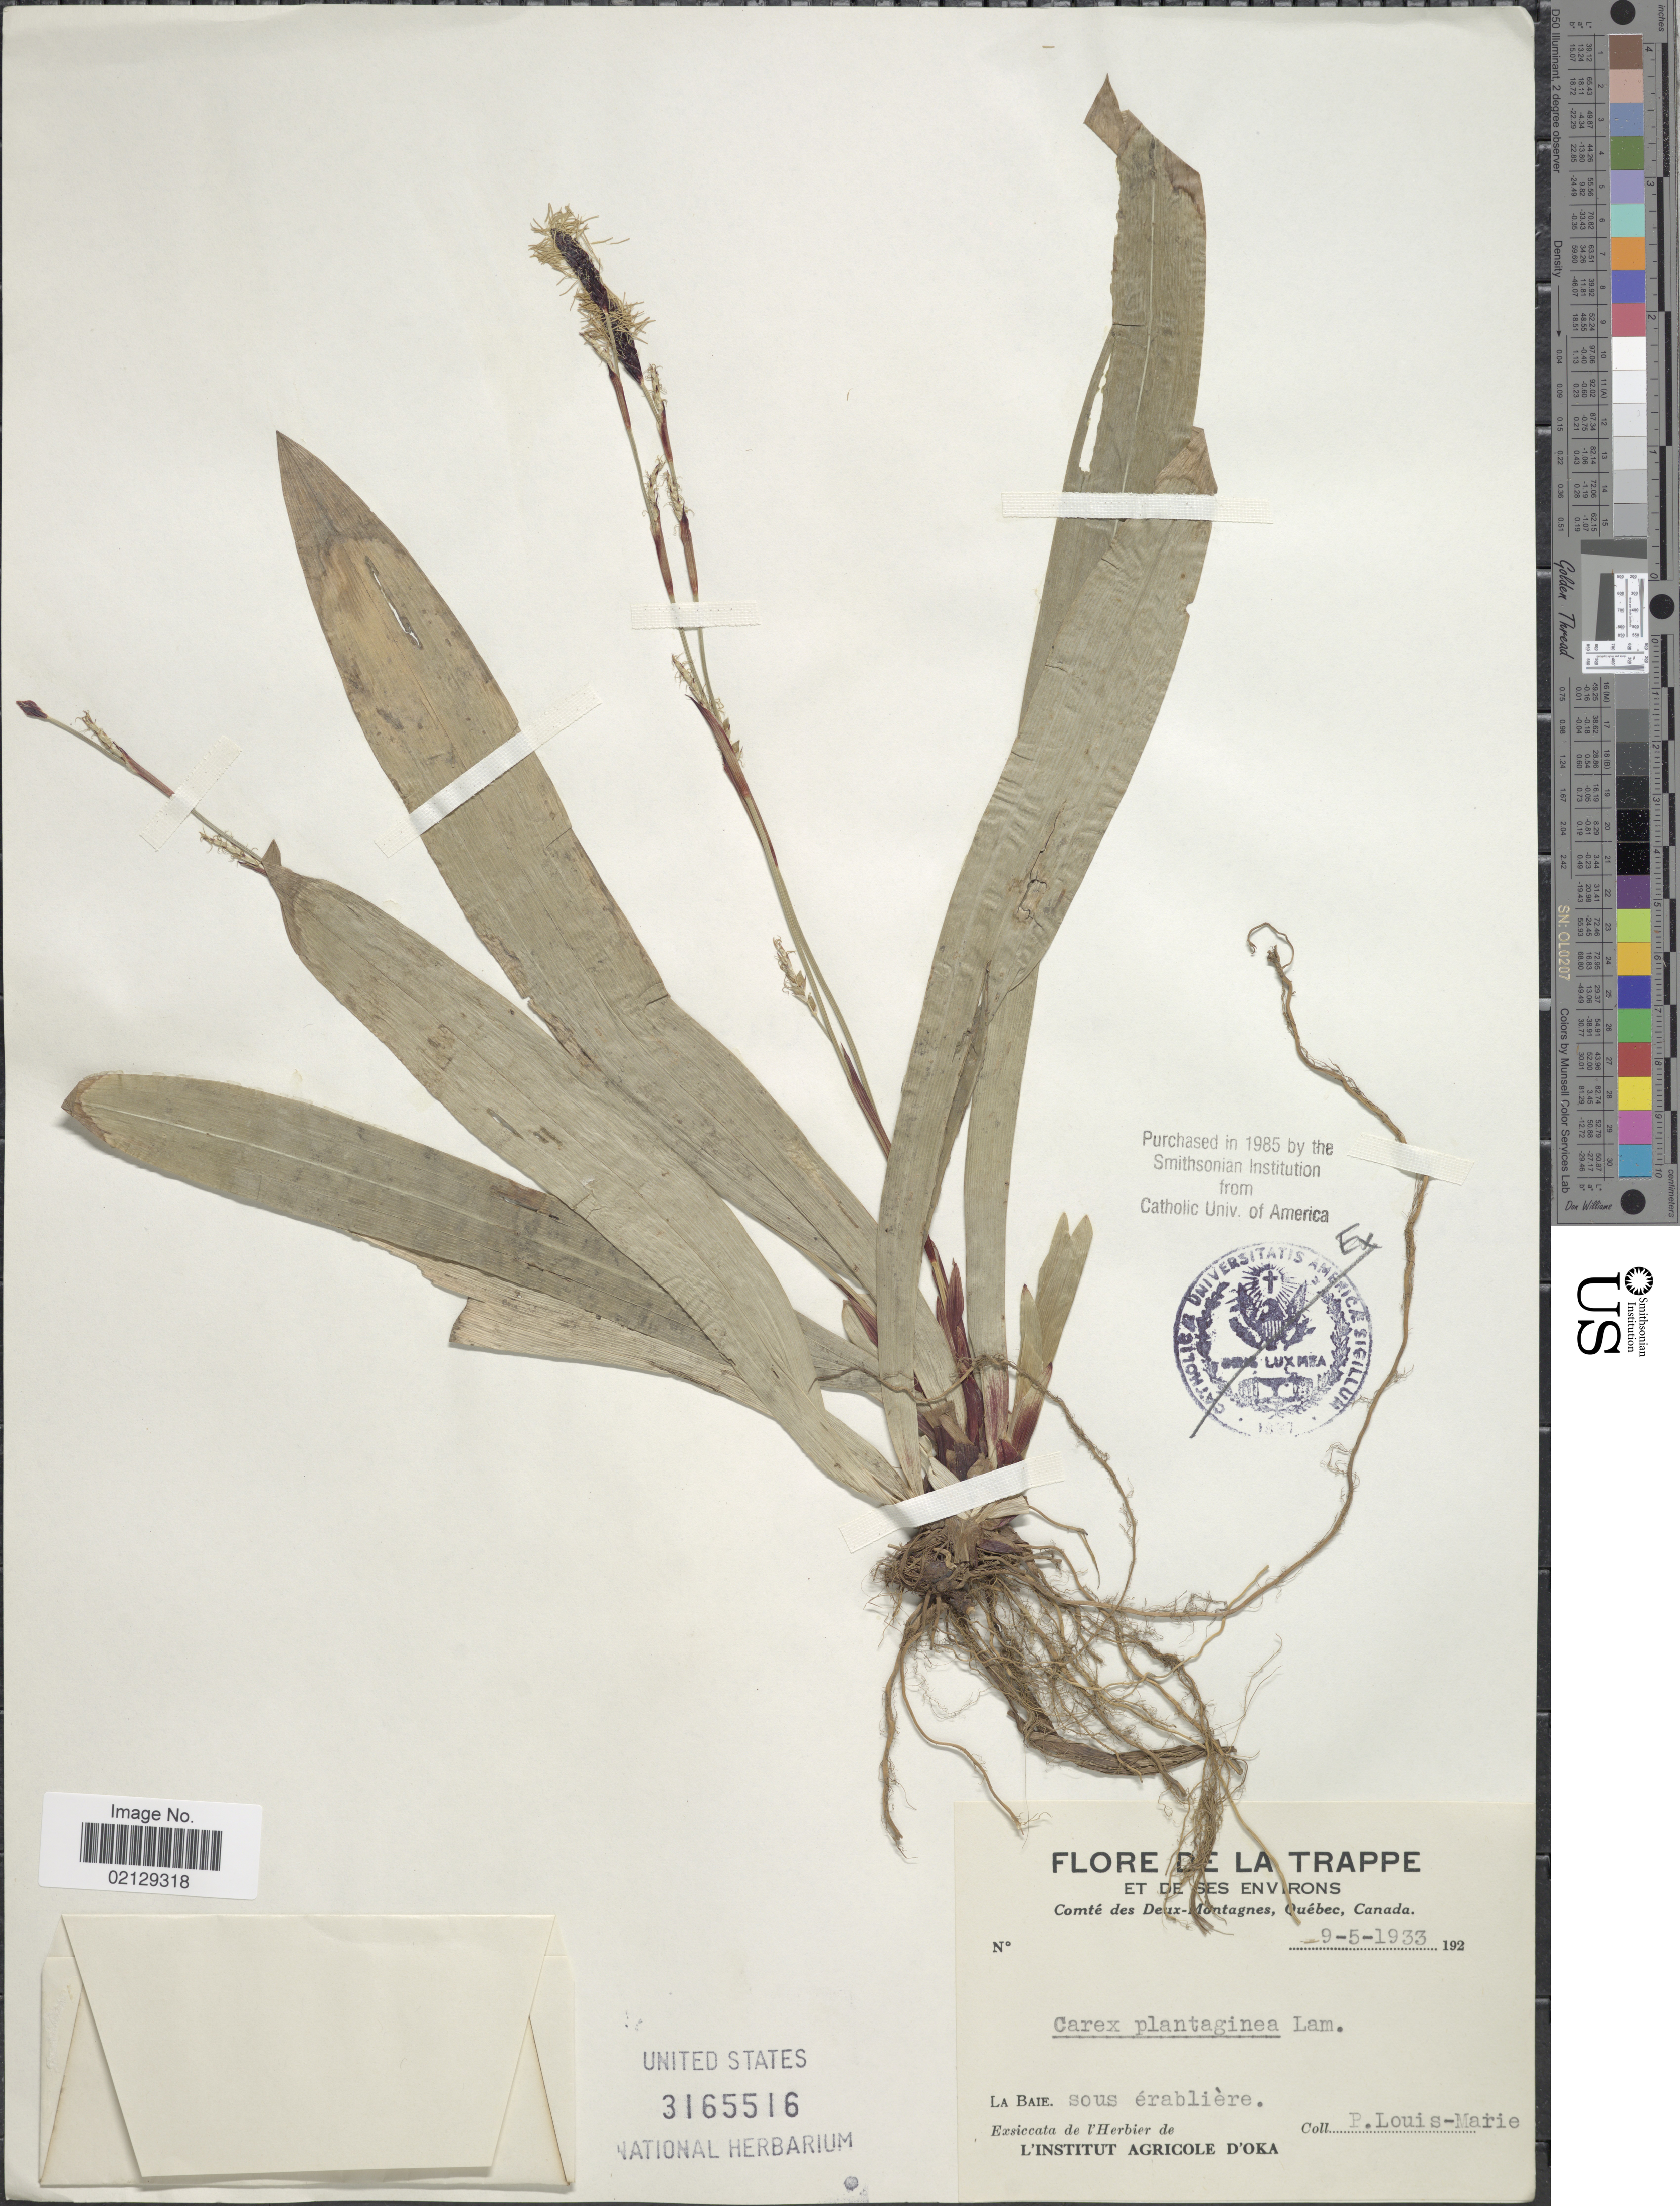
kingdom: Plantae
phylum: Tracheophyta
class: Liliopsida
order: Poales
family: Cyperaceae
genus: Carex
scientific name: Carex plantaginea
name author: Lam.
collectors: L.-M. LaLonde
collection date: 1933-05-09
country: Canada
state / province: Quebec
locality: De La Trappe, Et de Environs, Comte des Deux-Montagnes, Quebec, Canada, la Baie, sous erabliere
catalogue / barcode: US 3165516